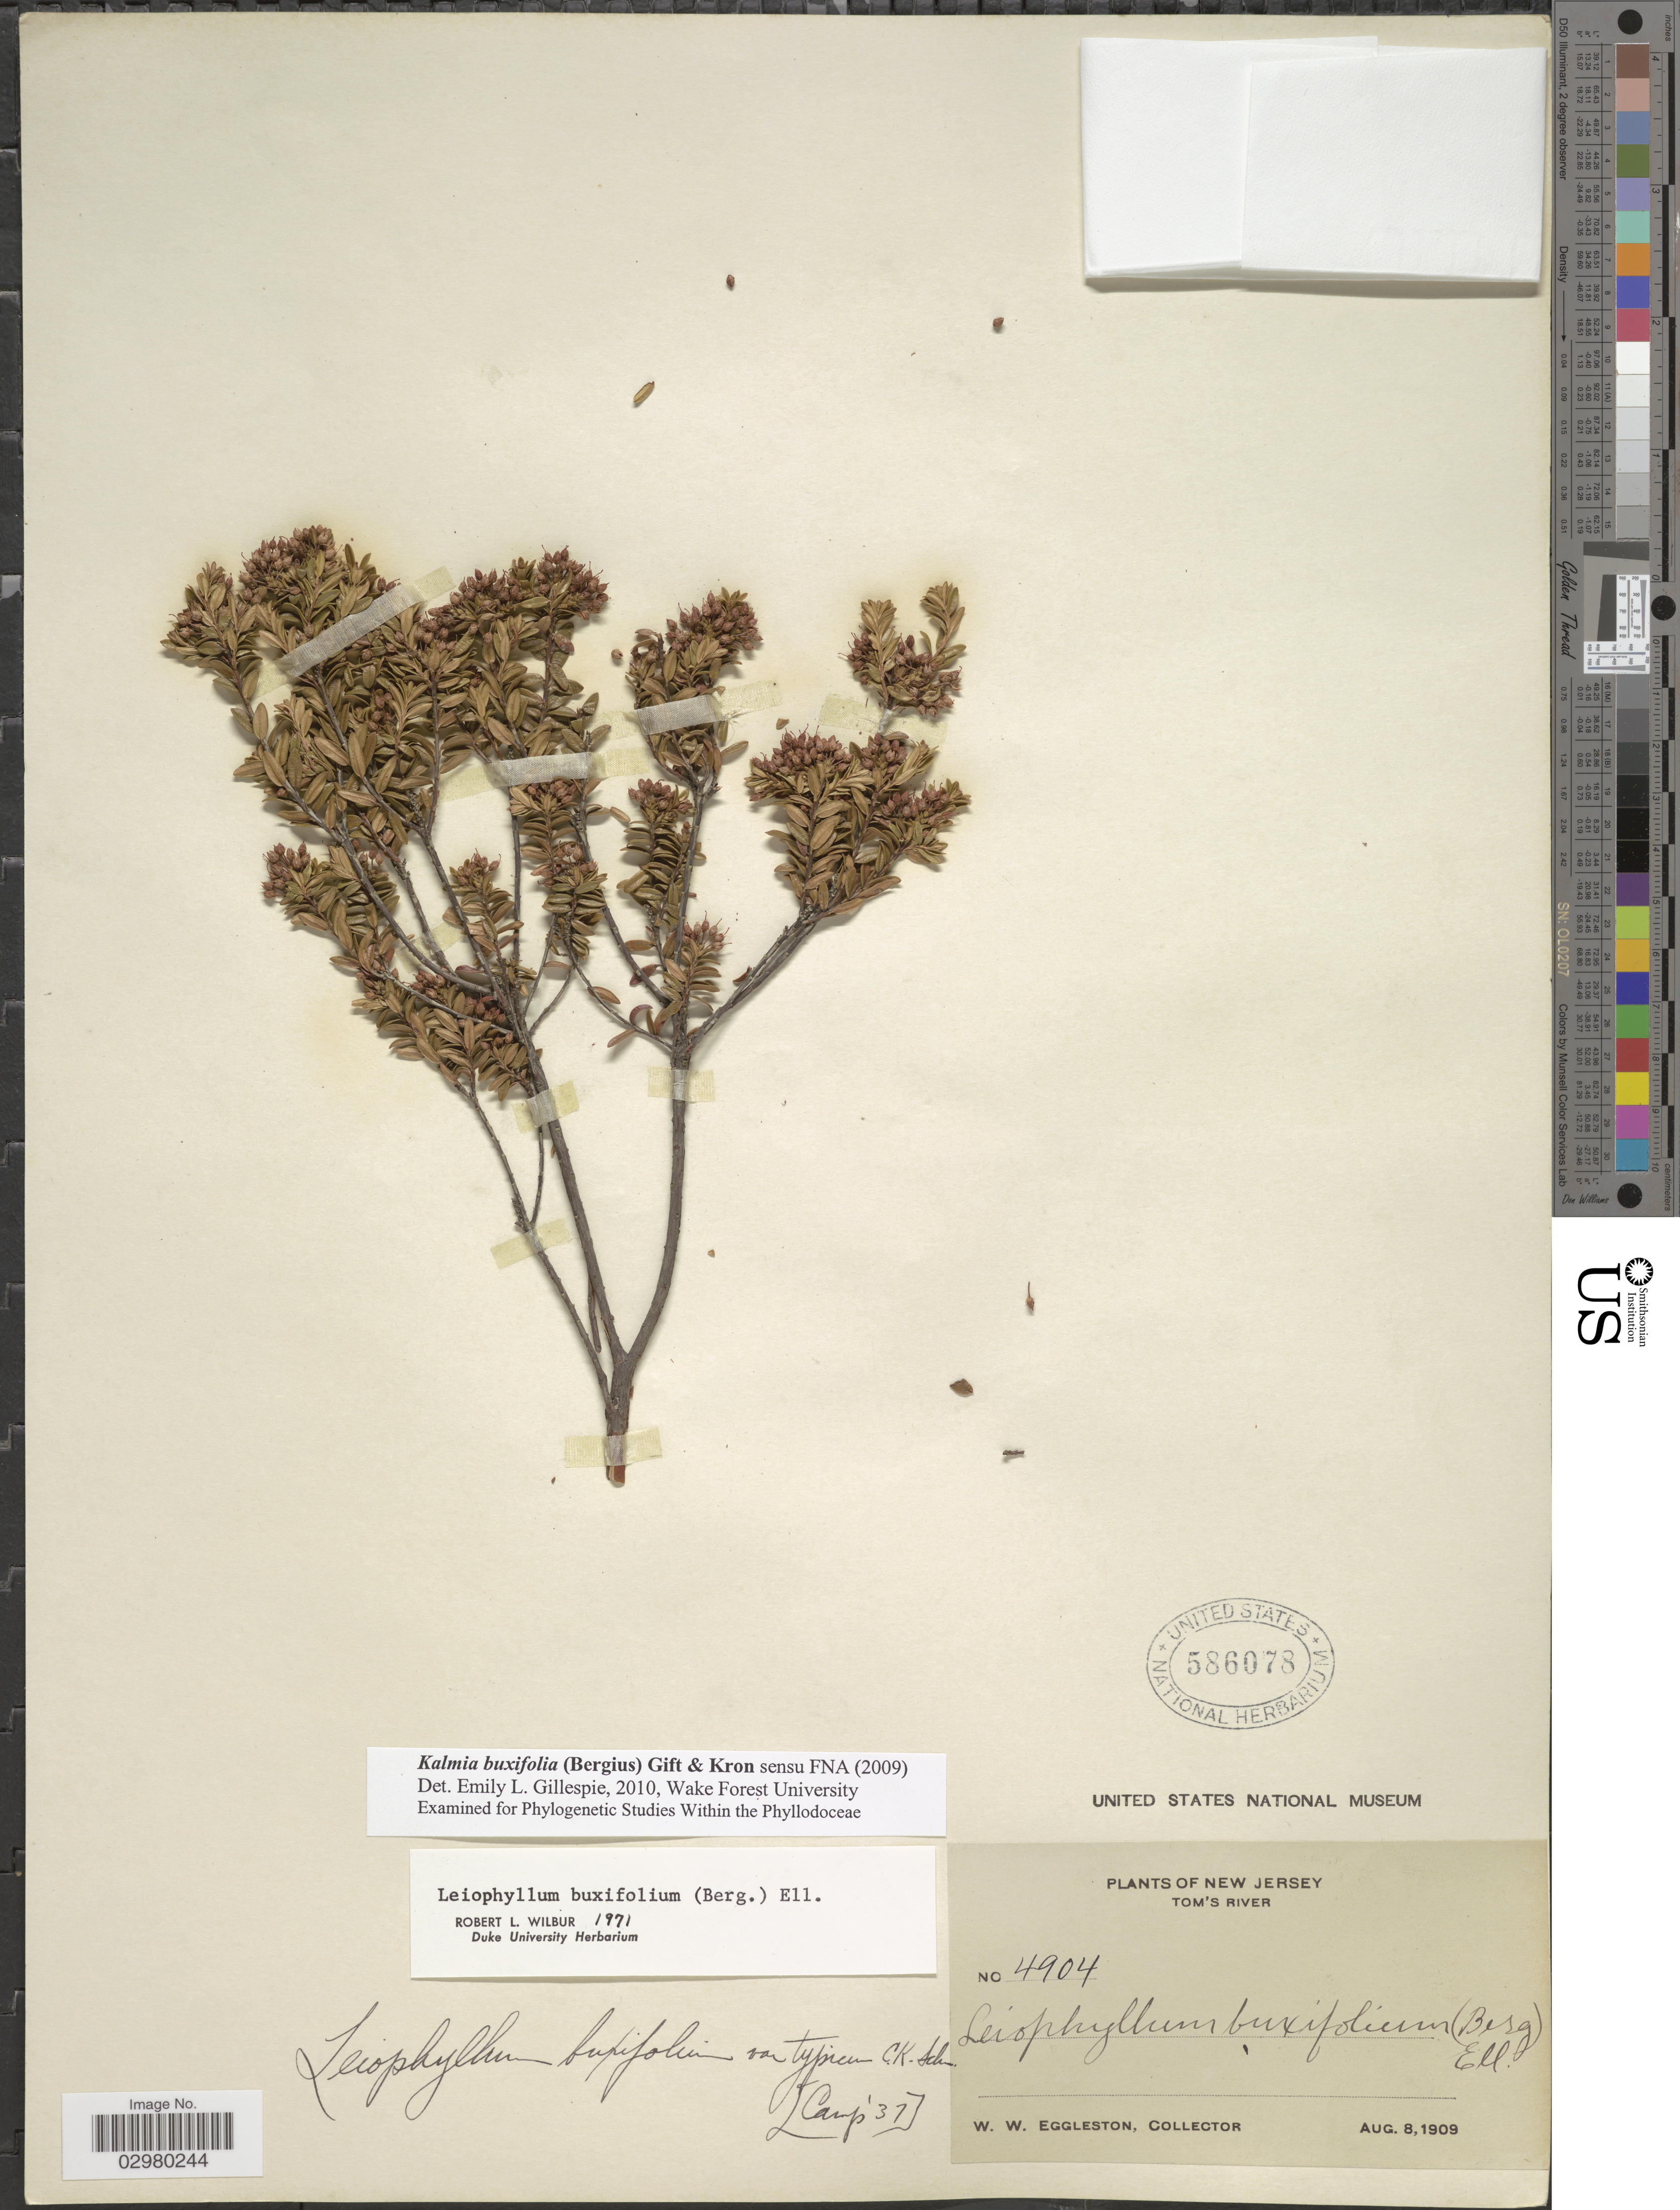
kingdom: Plantae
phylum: Tracheophyta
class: Magnoliopsida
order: Ericales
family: Ericaceae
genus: Leiophyllum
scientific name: Leiophyllum buxifolium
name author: (Bergius) Elliott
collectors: W. W. Eggleston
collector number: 4904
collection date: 1909-08-08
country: United States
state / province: New Jersey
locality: Tom's River.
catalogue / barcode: US 586078